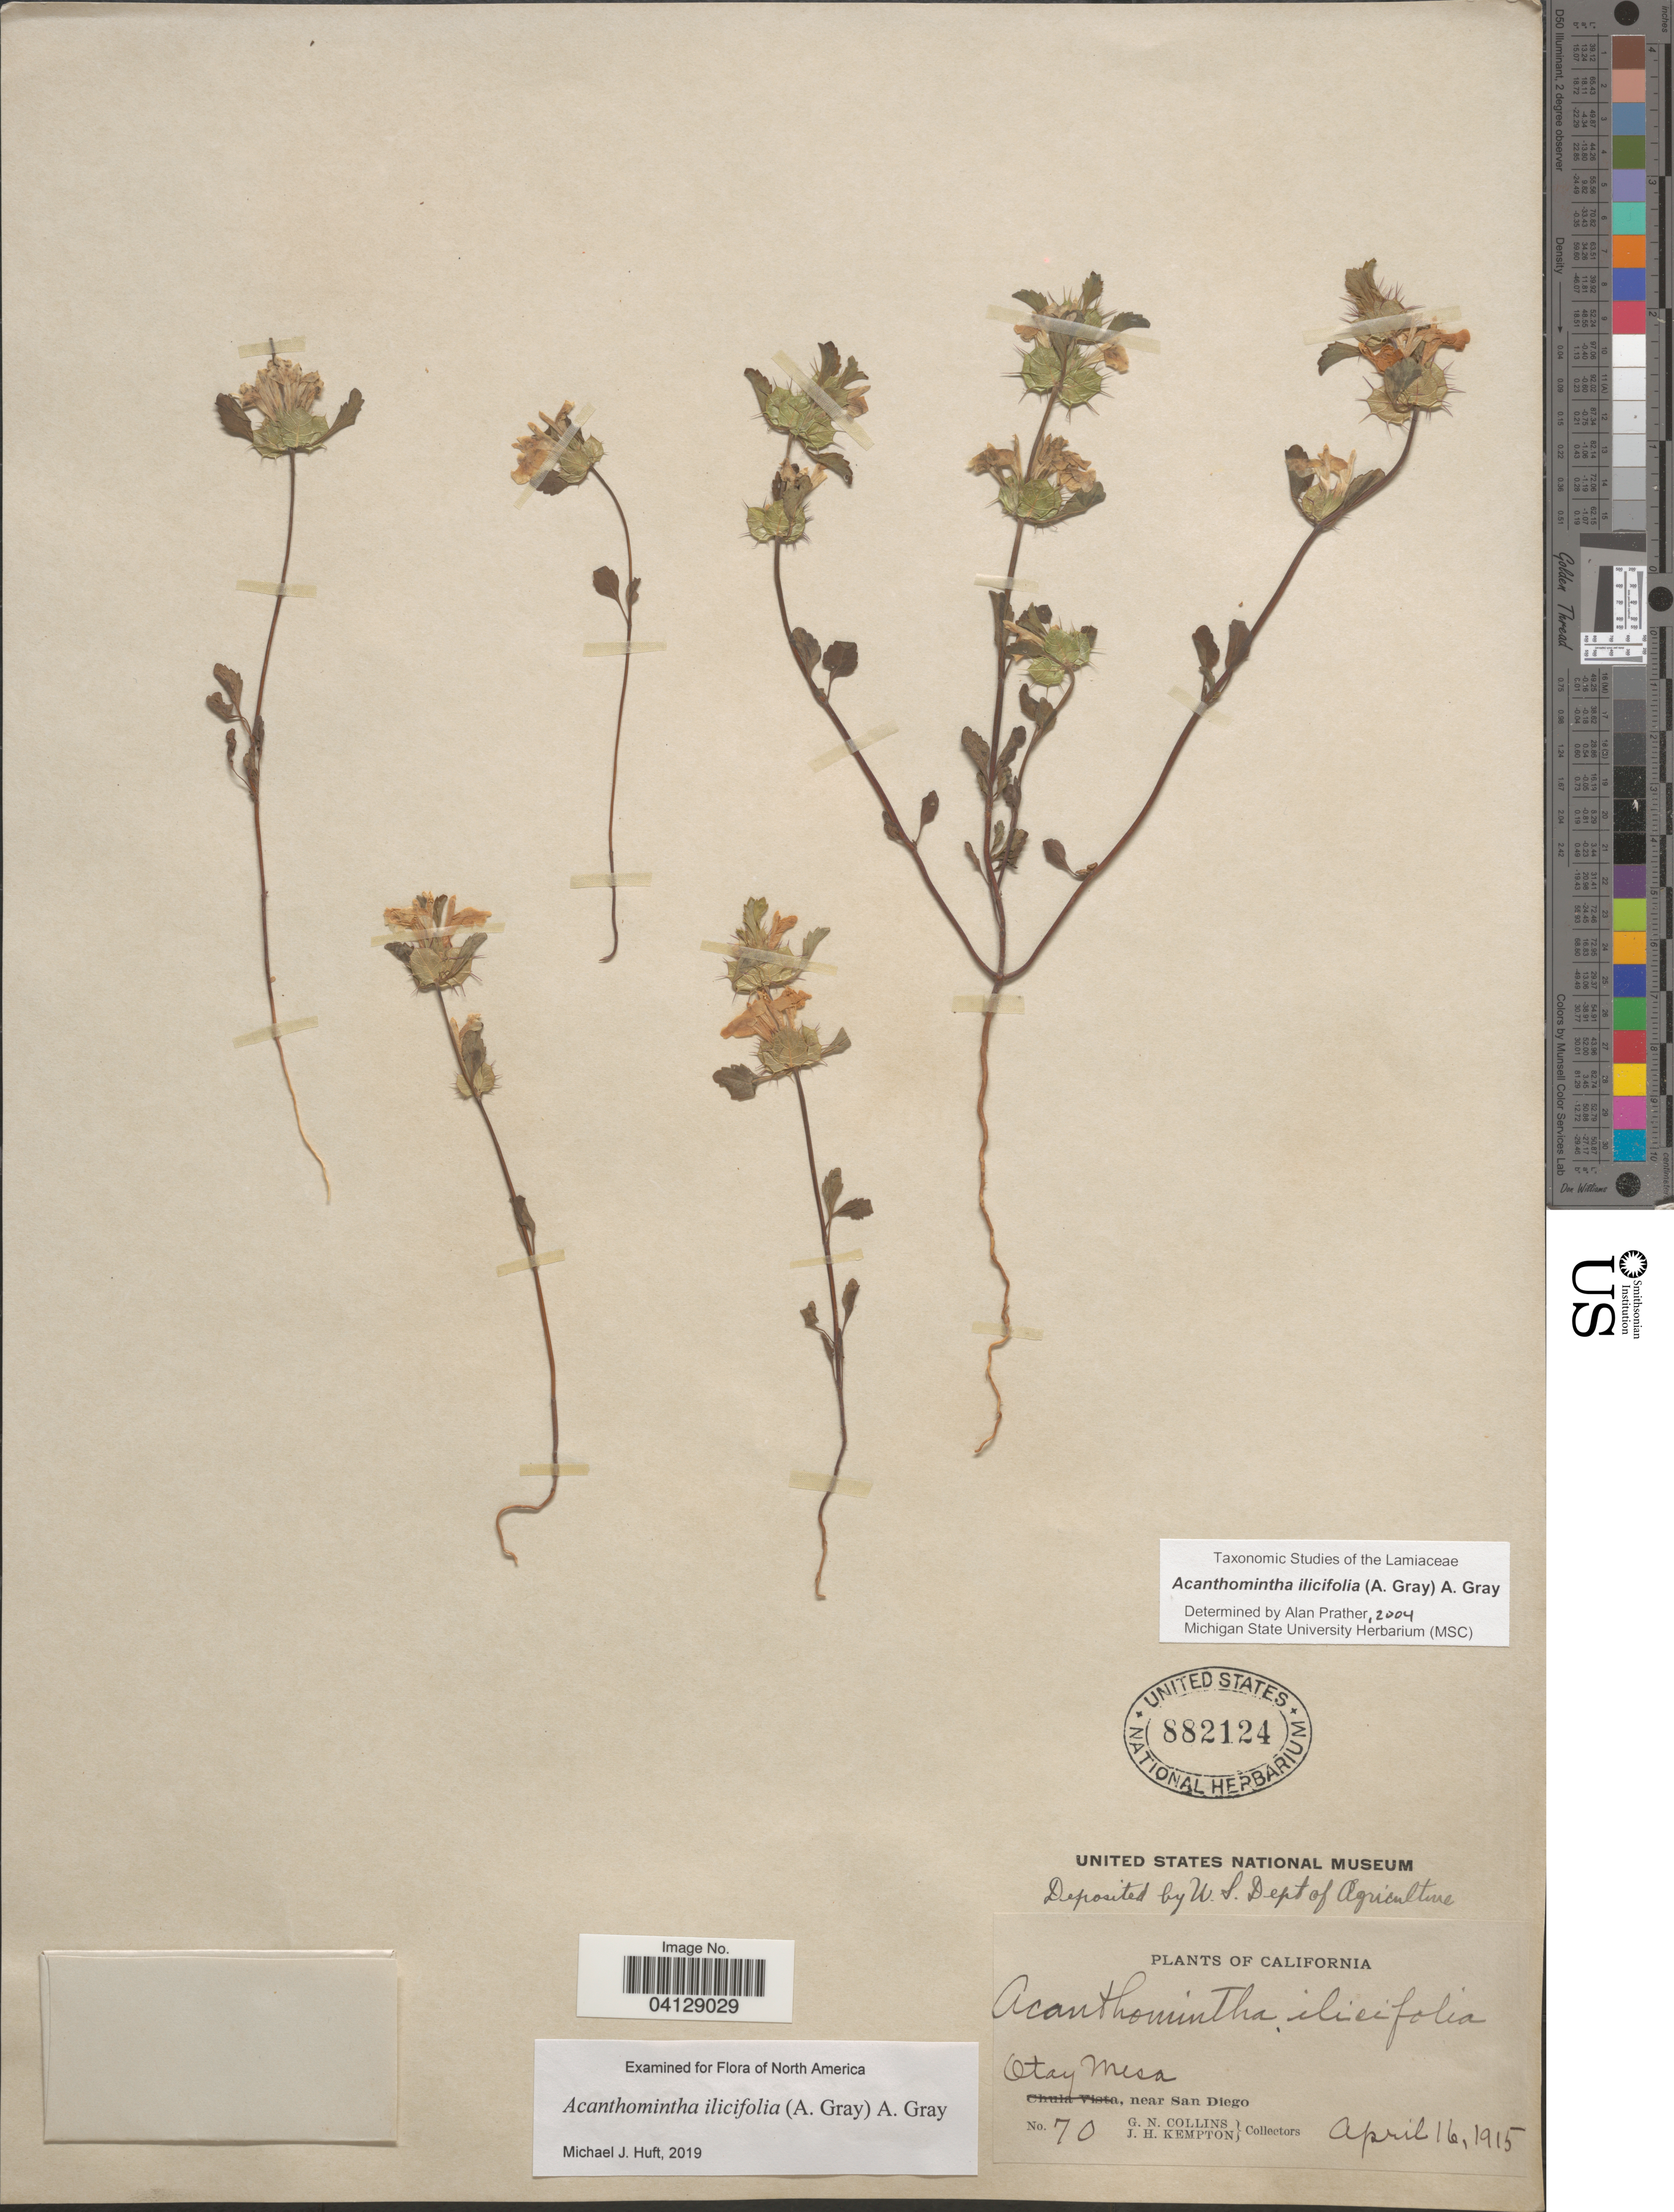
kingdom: Plantae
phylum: Tracheophyta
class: Magnoliopsida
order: Lamiales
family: Lamiaceae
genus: Acanthomintha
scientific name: Acanthomintha ilicifolia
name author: A. Gray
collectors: G. Collins & J. H. Kempton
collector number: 70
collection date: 1915-04-16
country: United States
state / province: California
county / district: San Diego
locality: Otay Mesa, near San Diego.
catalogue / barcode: US 882124